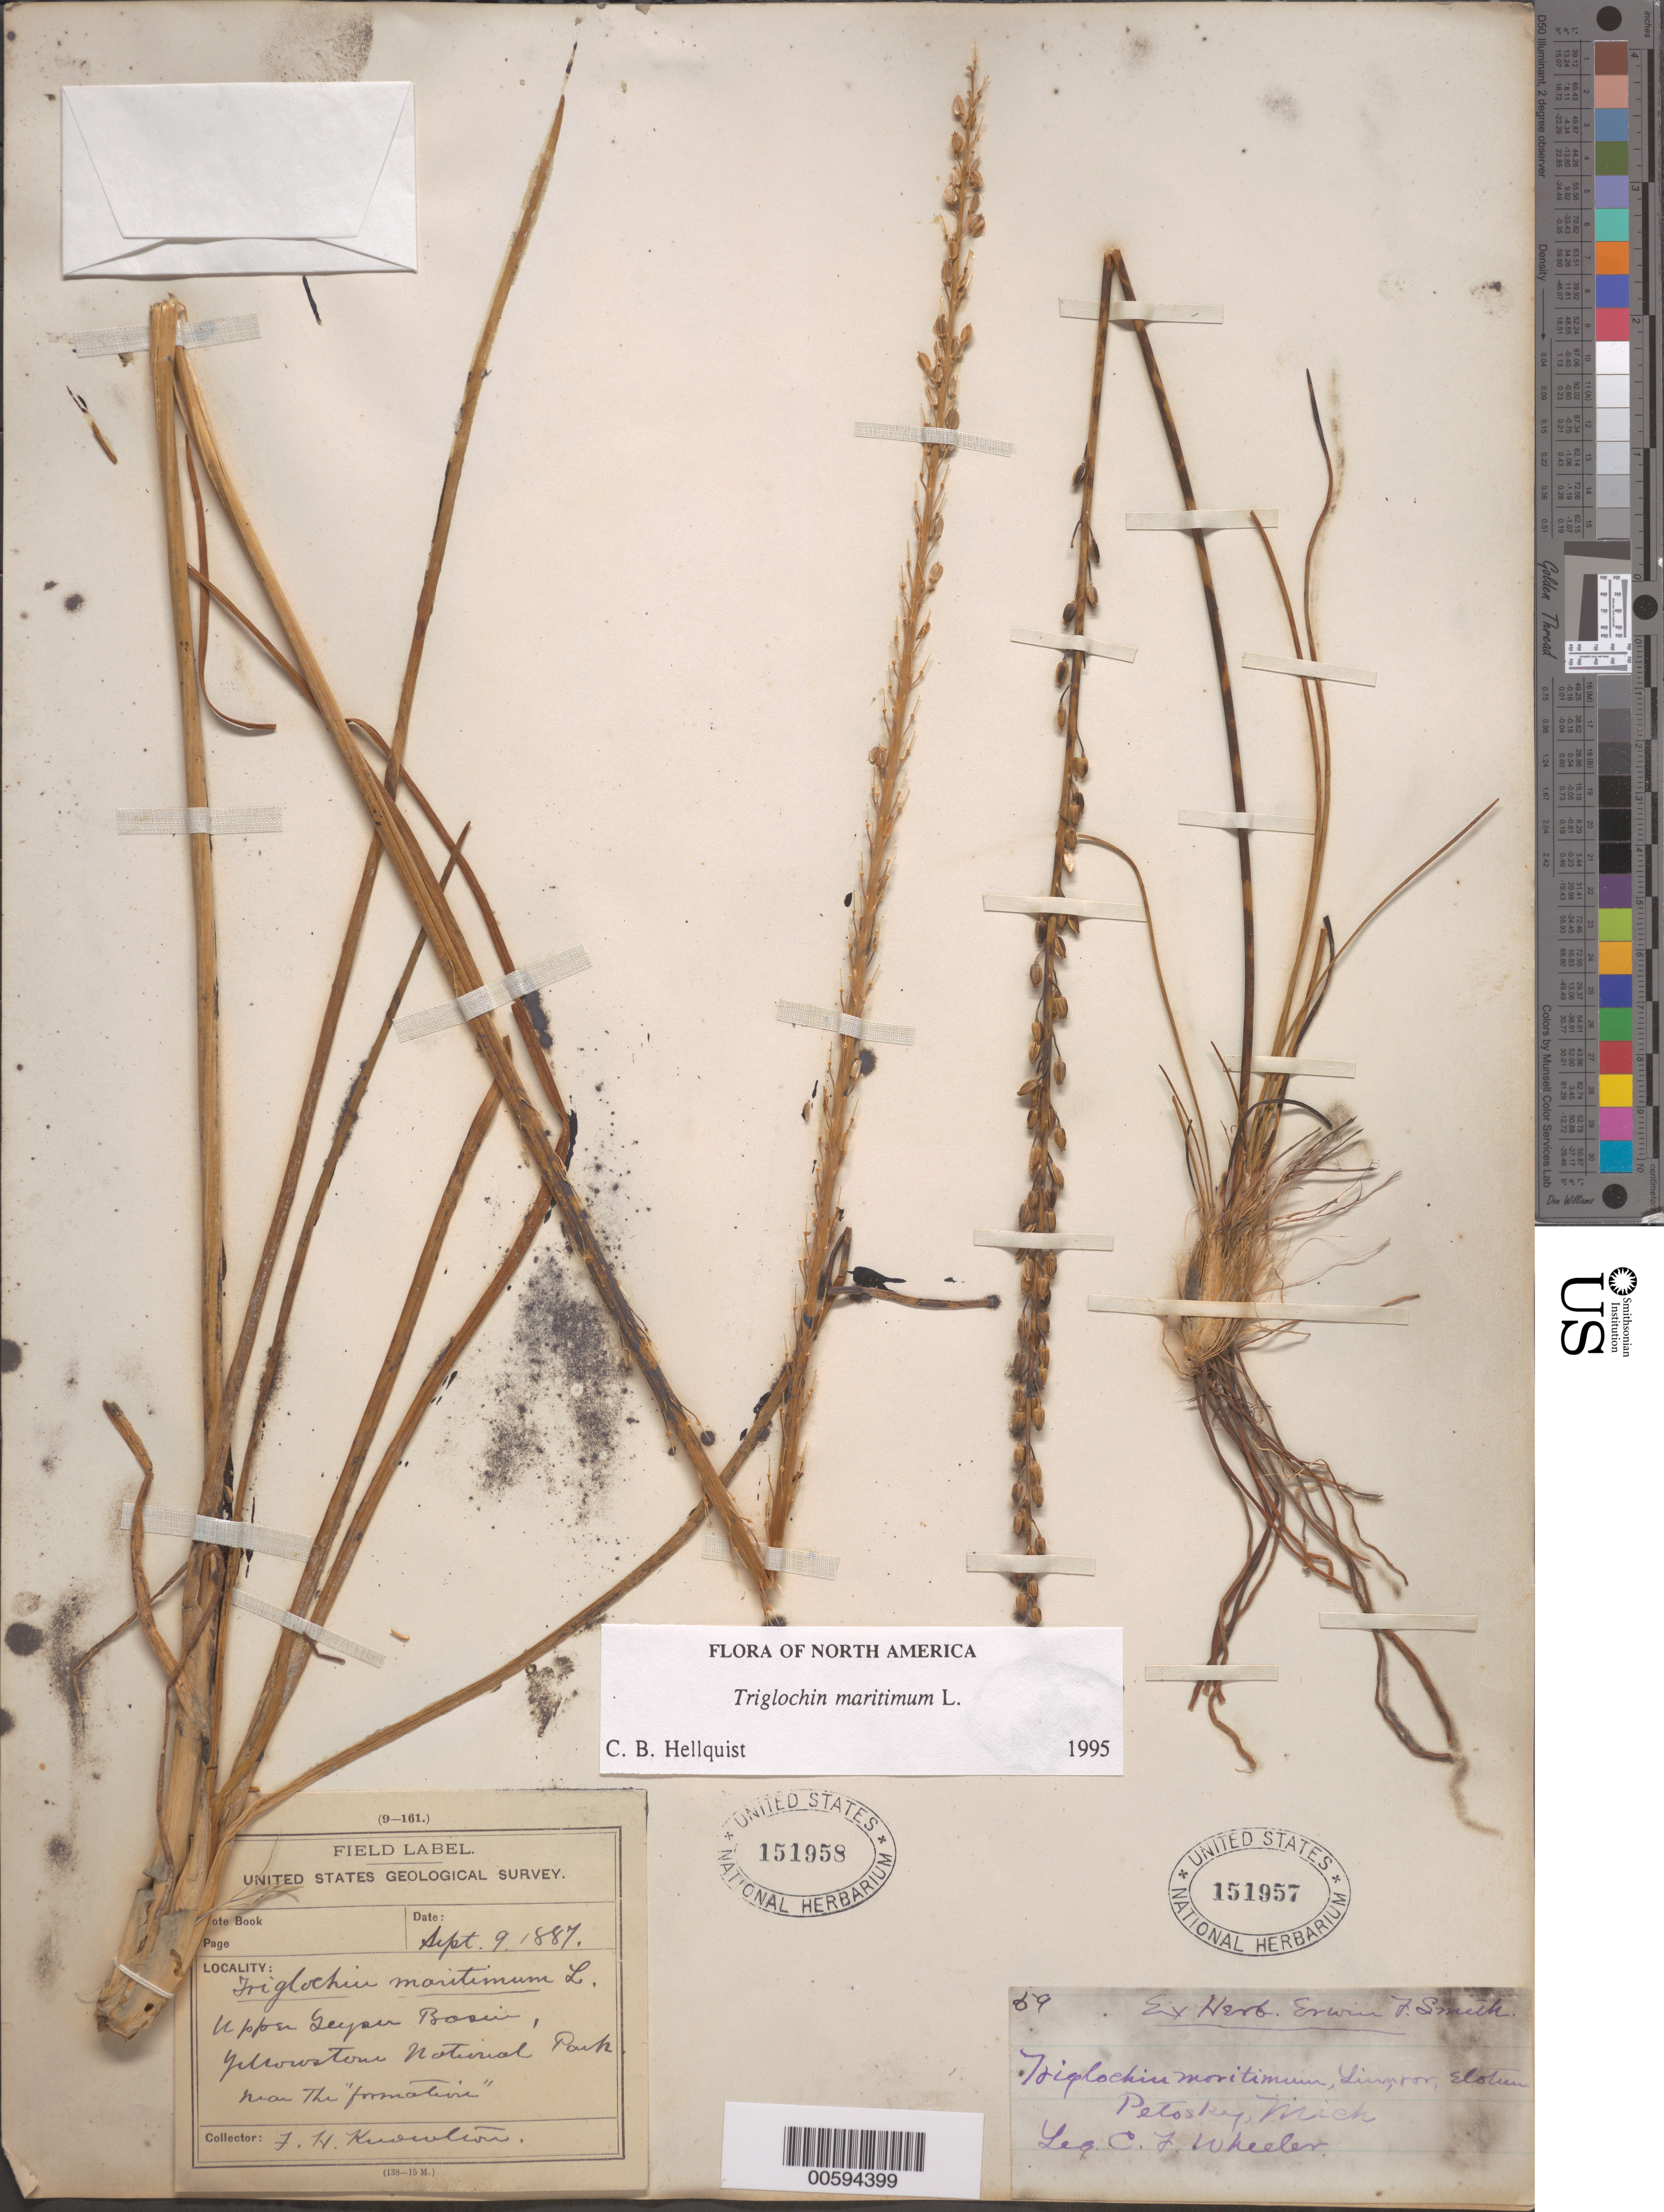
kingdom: Plantae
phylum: Tracheophyta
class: Liliopsida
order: Alismatales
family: Juncaginaceae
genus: Triglochin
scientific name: Triglochin maritima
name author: L.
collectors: C. Wheeler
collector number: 59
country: United States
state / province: Michigan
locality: Petosley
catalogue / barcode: US 151957